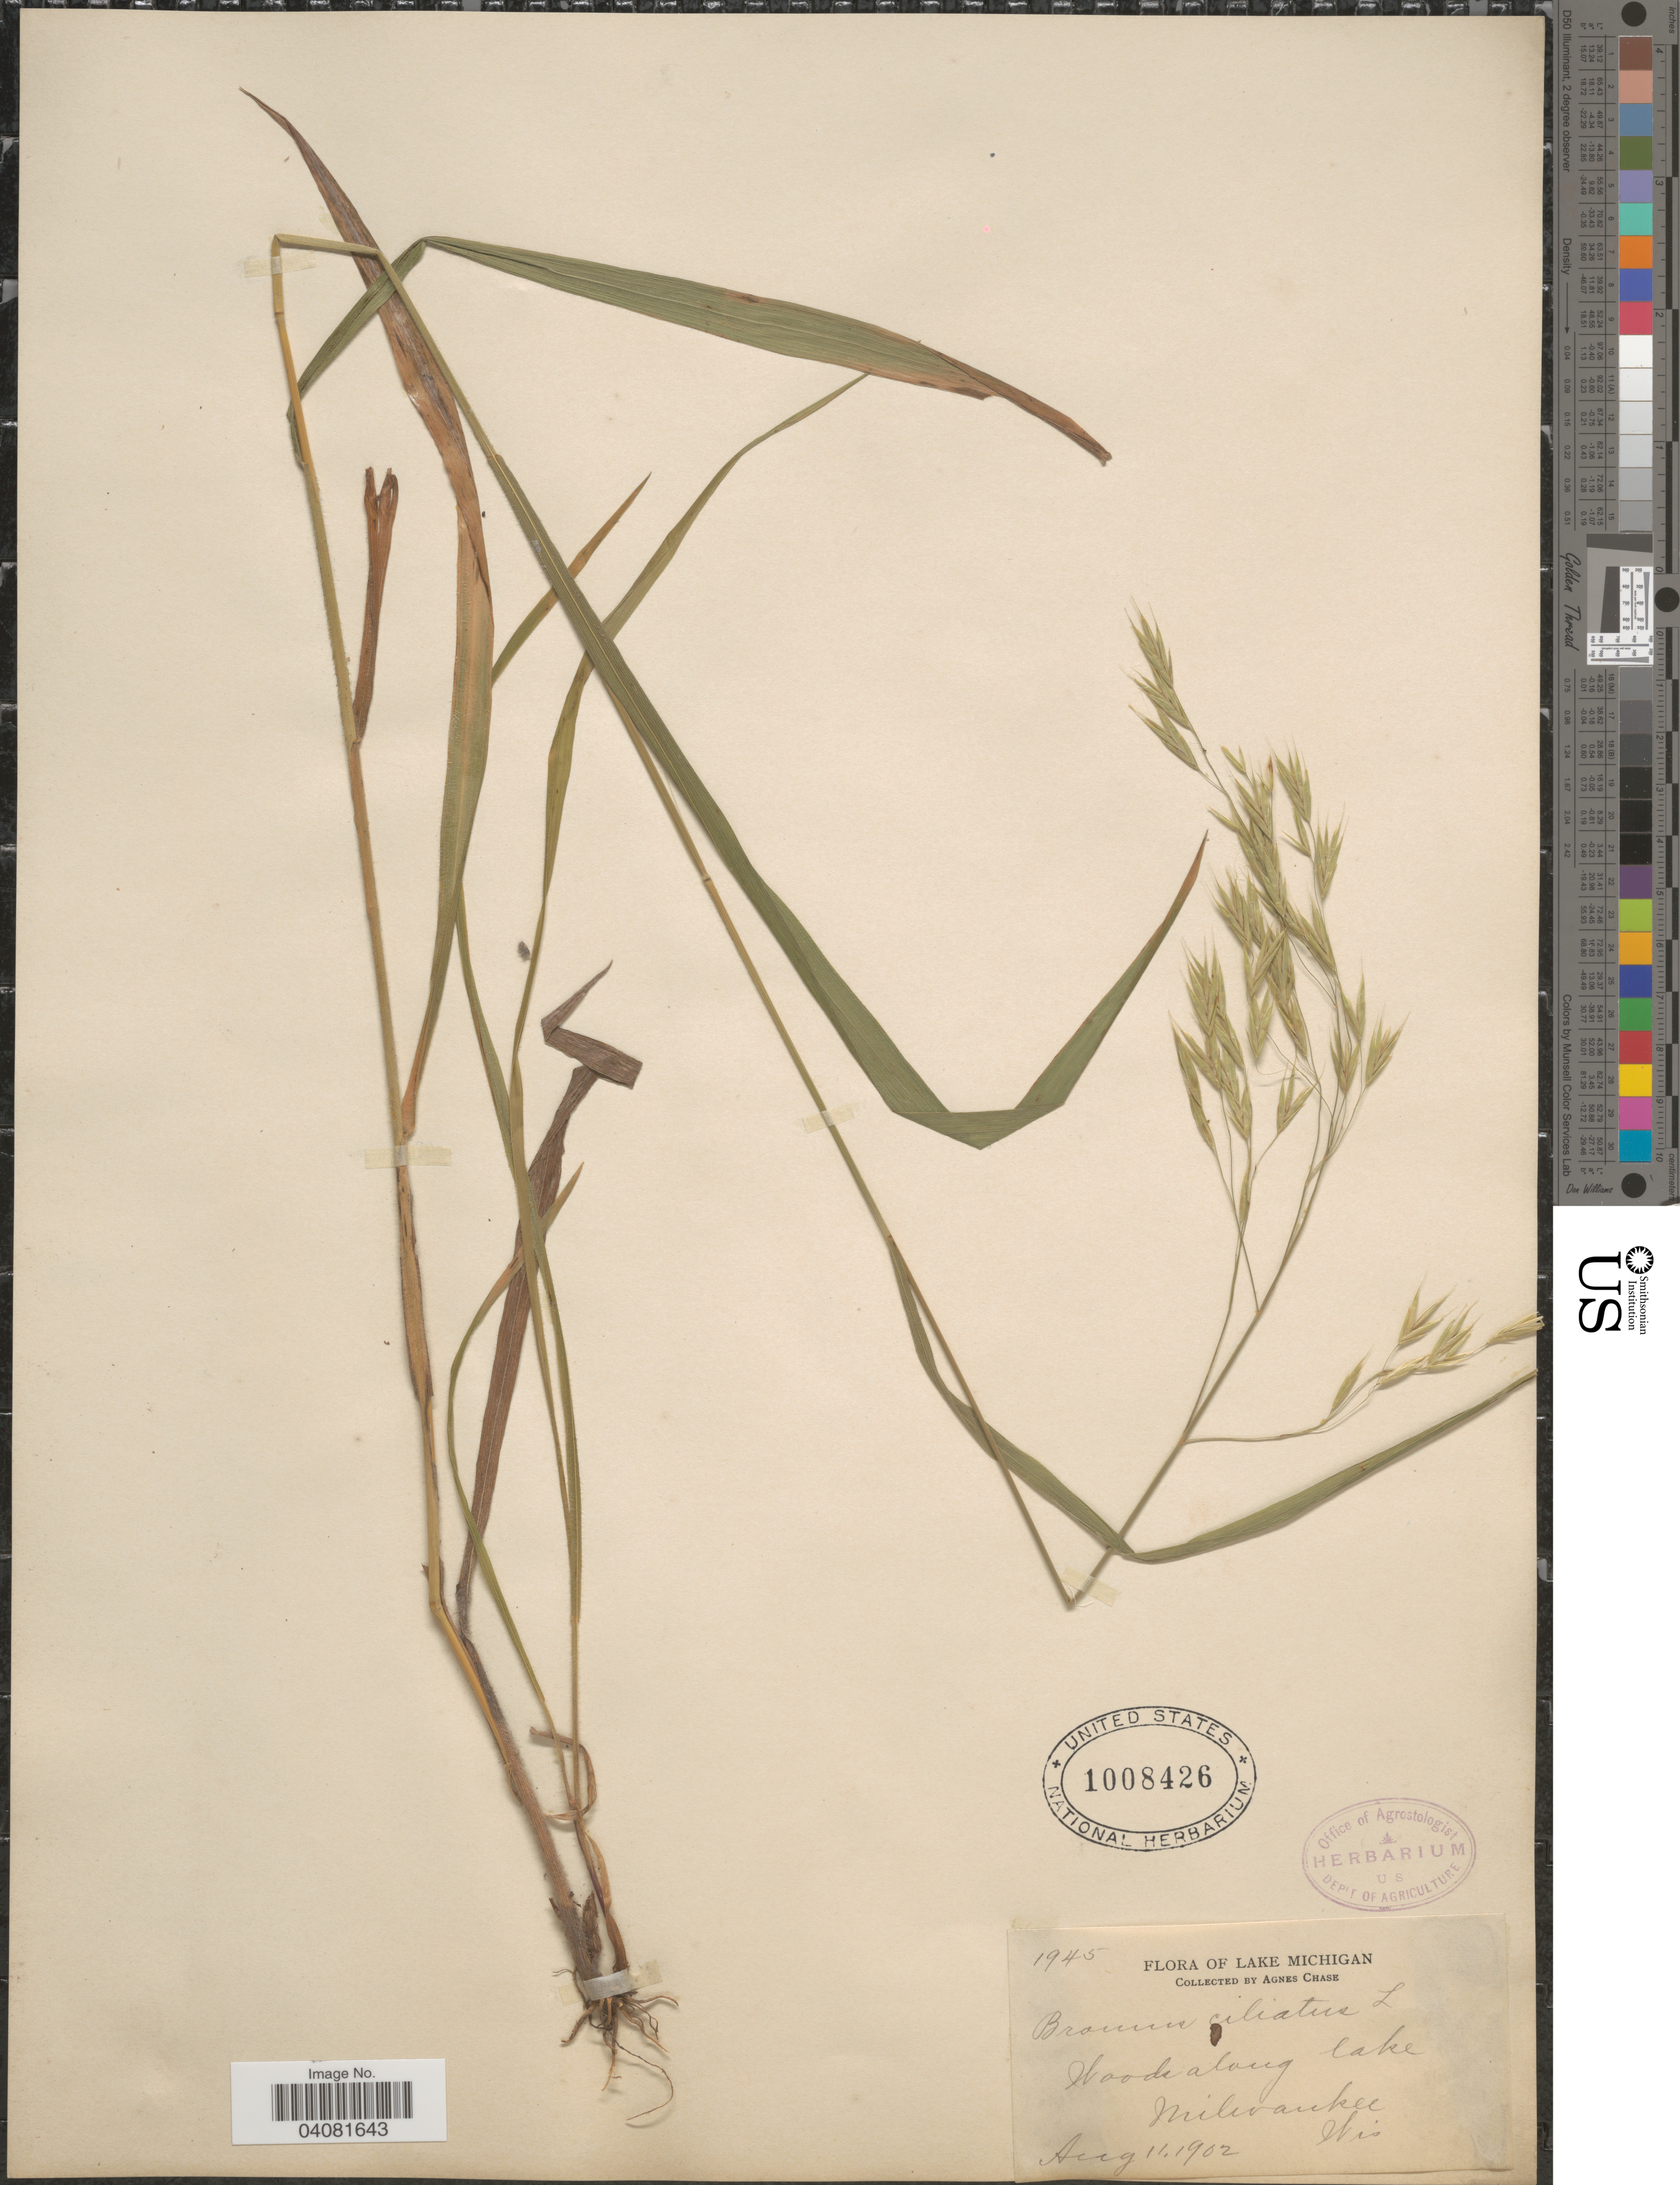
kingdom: Plantae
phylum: Tracheophyta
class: Liliopsida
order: Poales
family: Poaceae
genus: Bromus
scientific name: Bromus ciliatus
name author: L.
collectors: A. Chase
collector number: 1945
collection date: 1902-08-11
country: United States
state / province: Wisconsin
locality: Lake Michigan. Woods along lake Milwaukee.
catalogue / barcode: US 1008426